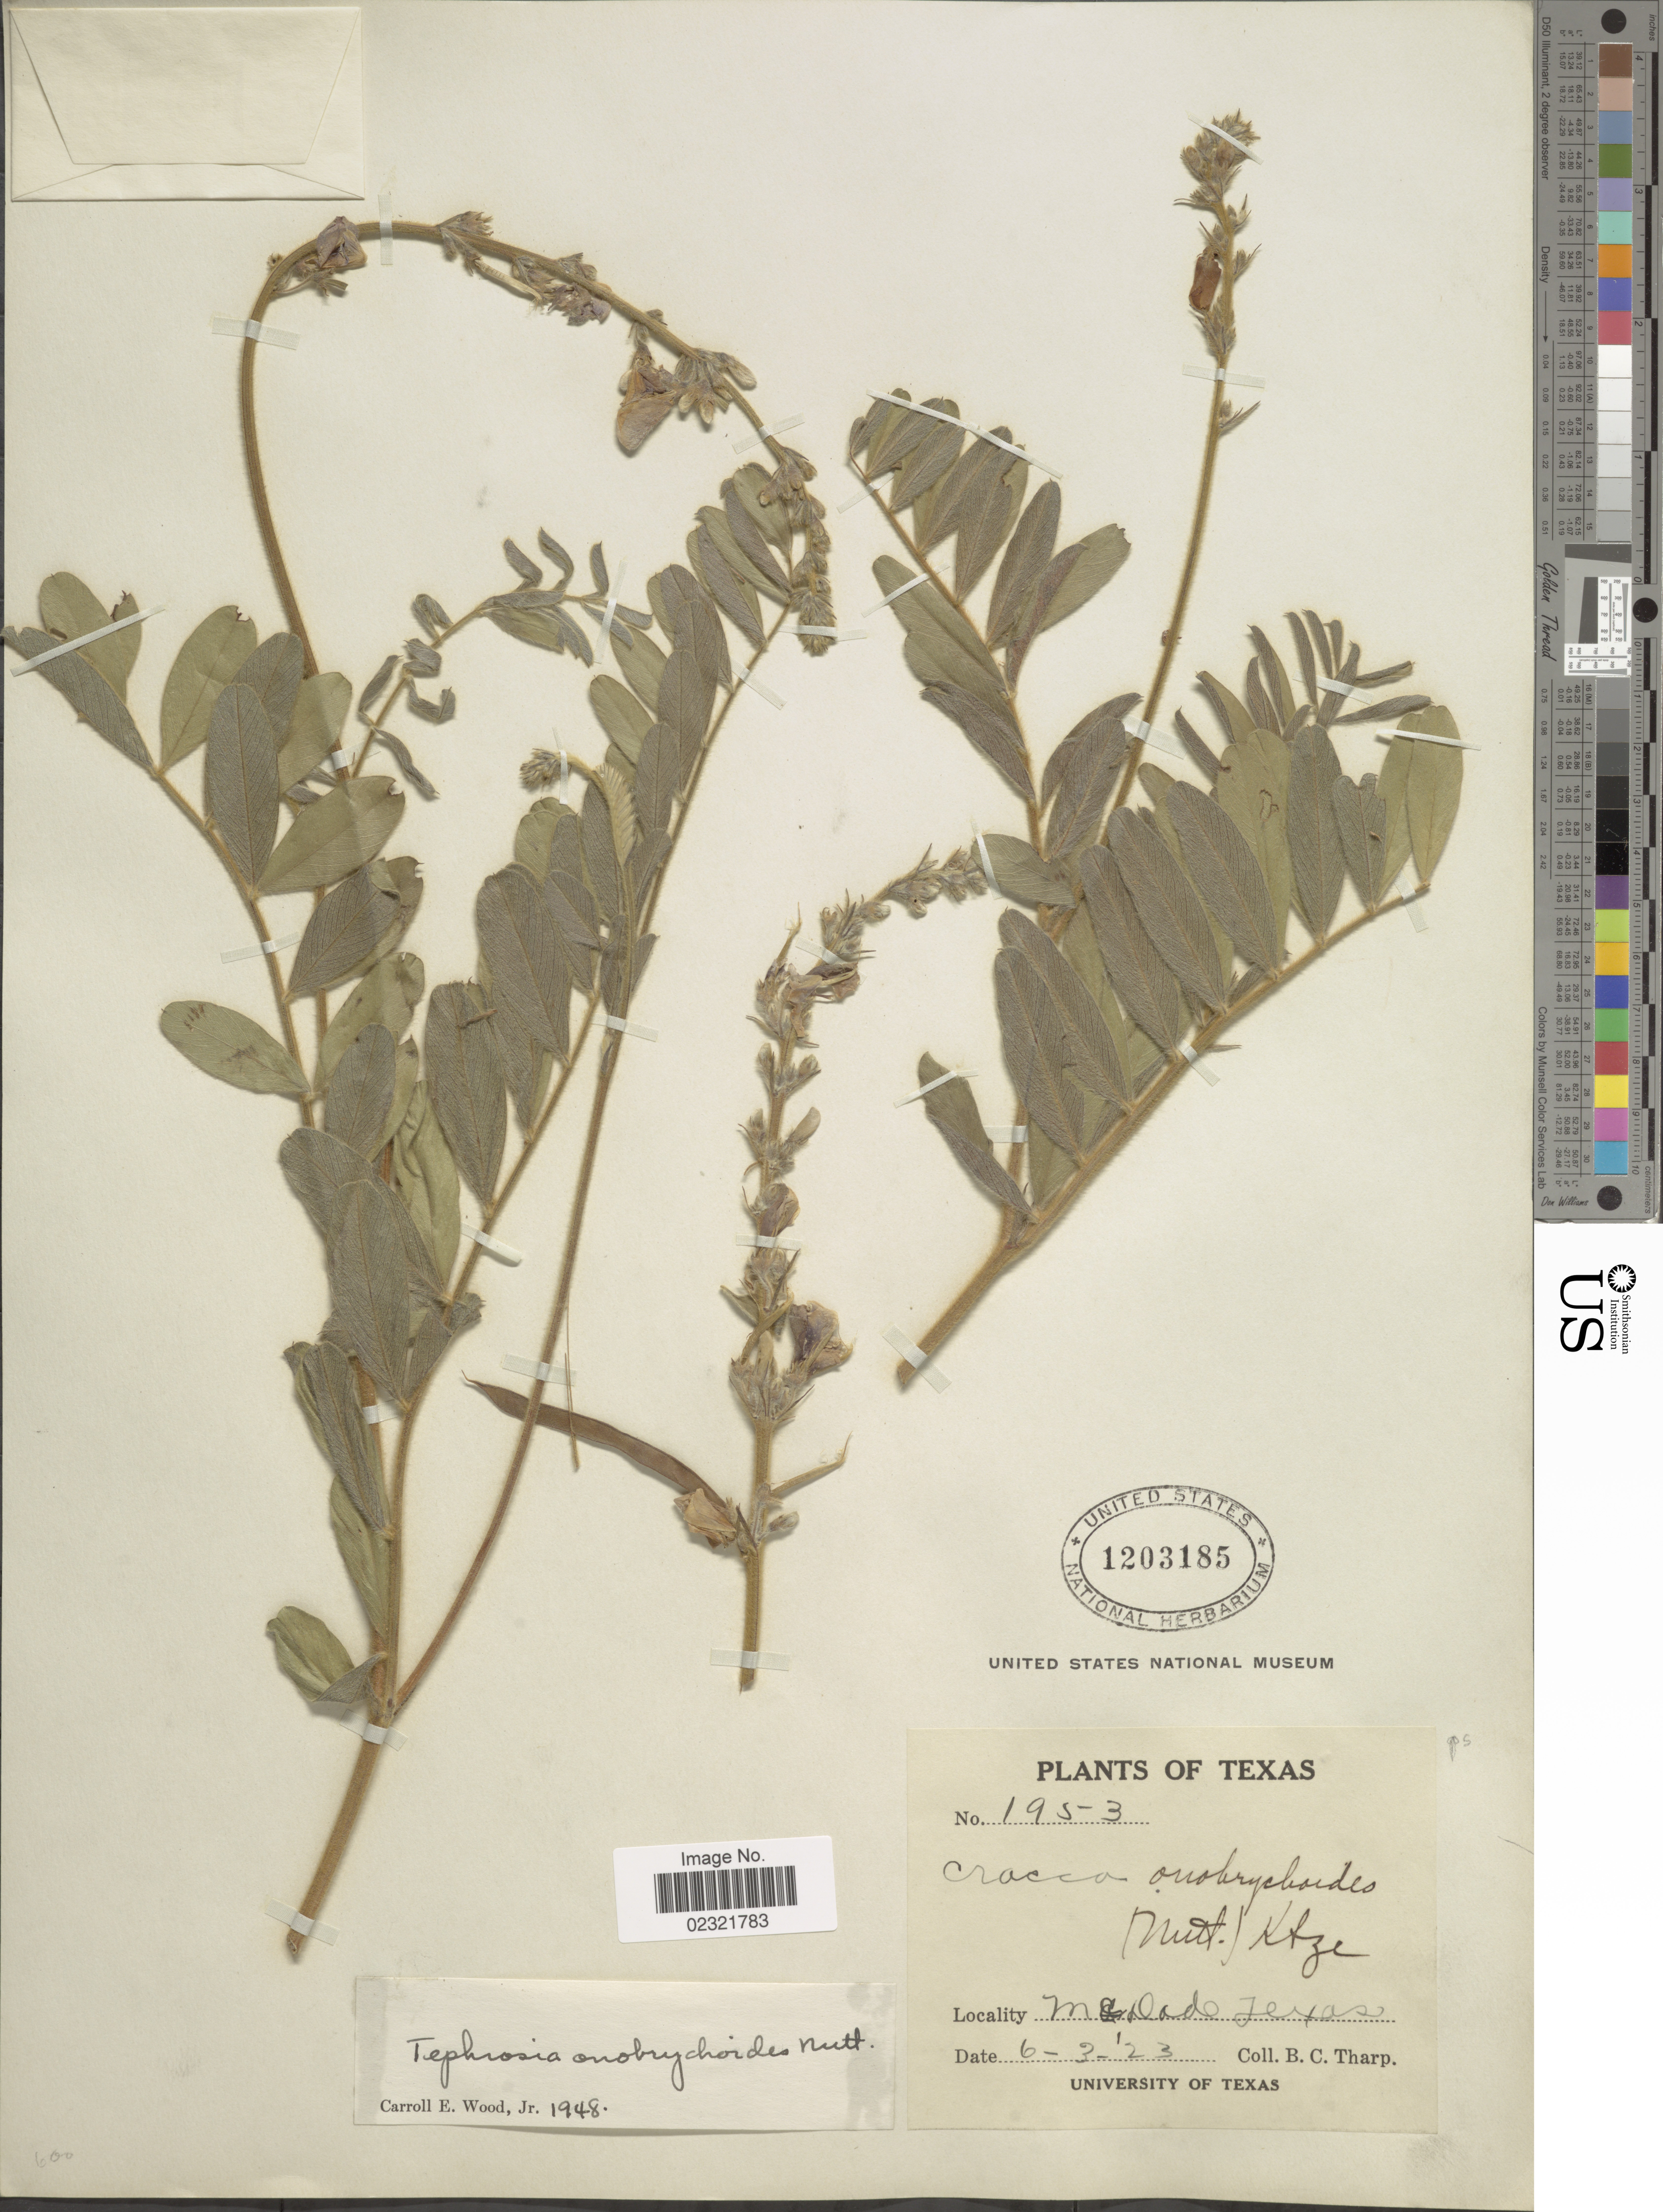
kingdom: Plantae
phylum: Tracheophyta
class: Magnoliopsida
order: Fabales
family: Fabaceae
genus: Tephrosia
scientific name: Tephrosia onobrychoides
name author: Nutt.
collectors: B. C. Tharp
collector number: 1953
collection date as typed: Transcribed d/m/y: 3/6/23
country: United States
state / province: Texas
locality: McDado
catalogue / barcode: US 1203185